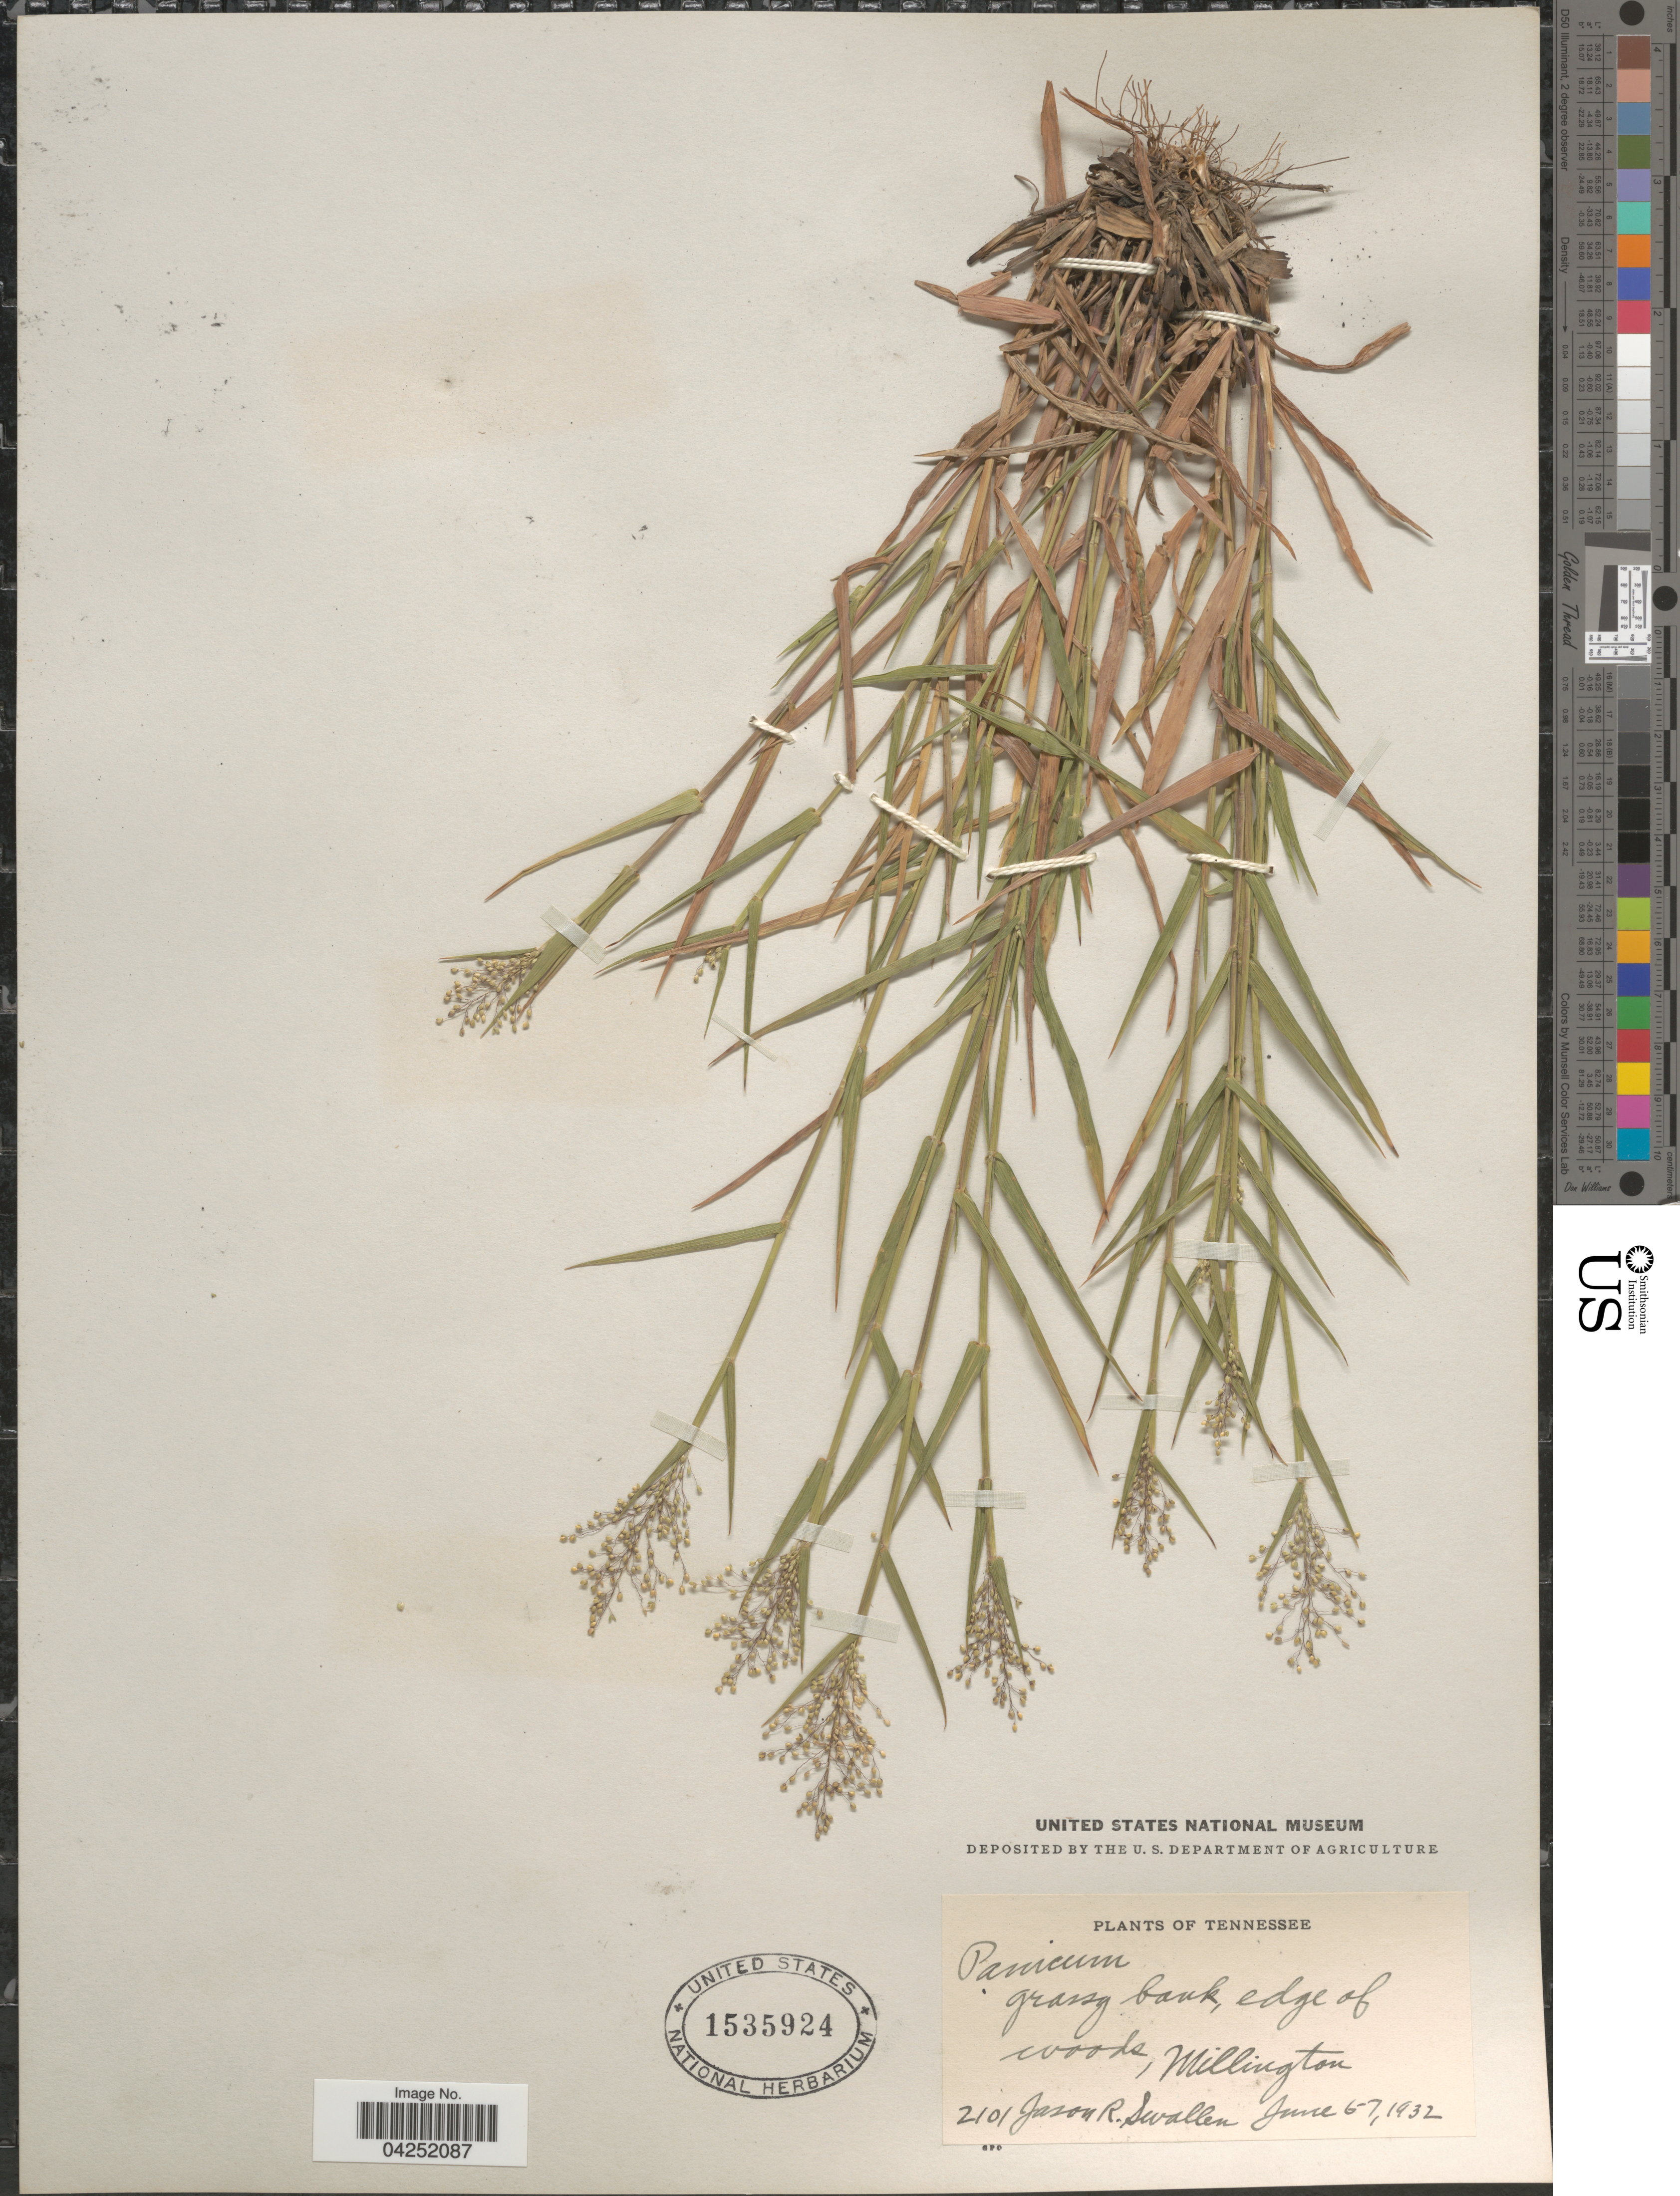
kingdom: Plantae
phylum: Tracheophyta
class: Liliopsida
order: Poales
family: Poaceae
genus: Dichanthelium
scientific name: Dichanthelium acuminatum var. lindheimeri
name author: (Nash) Gould & C.A. Clark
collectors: J. R. Swallen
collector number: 2101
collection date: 1932-06-06/1932-06-07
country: United States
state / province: Tennessee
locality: Grassy bank, edge of woods, Millington.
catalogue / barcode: US 1535924